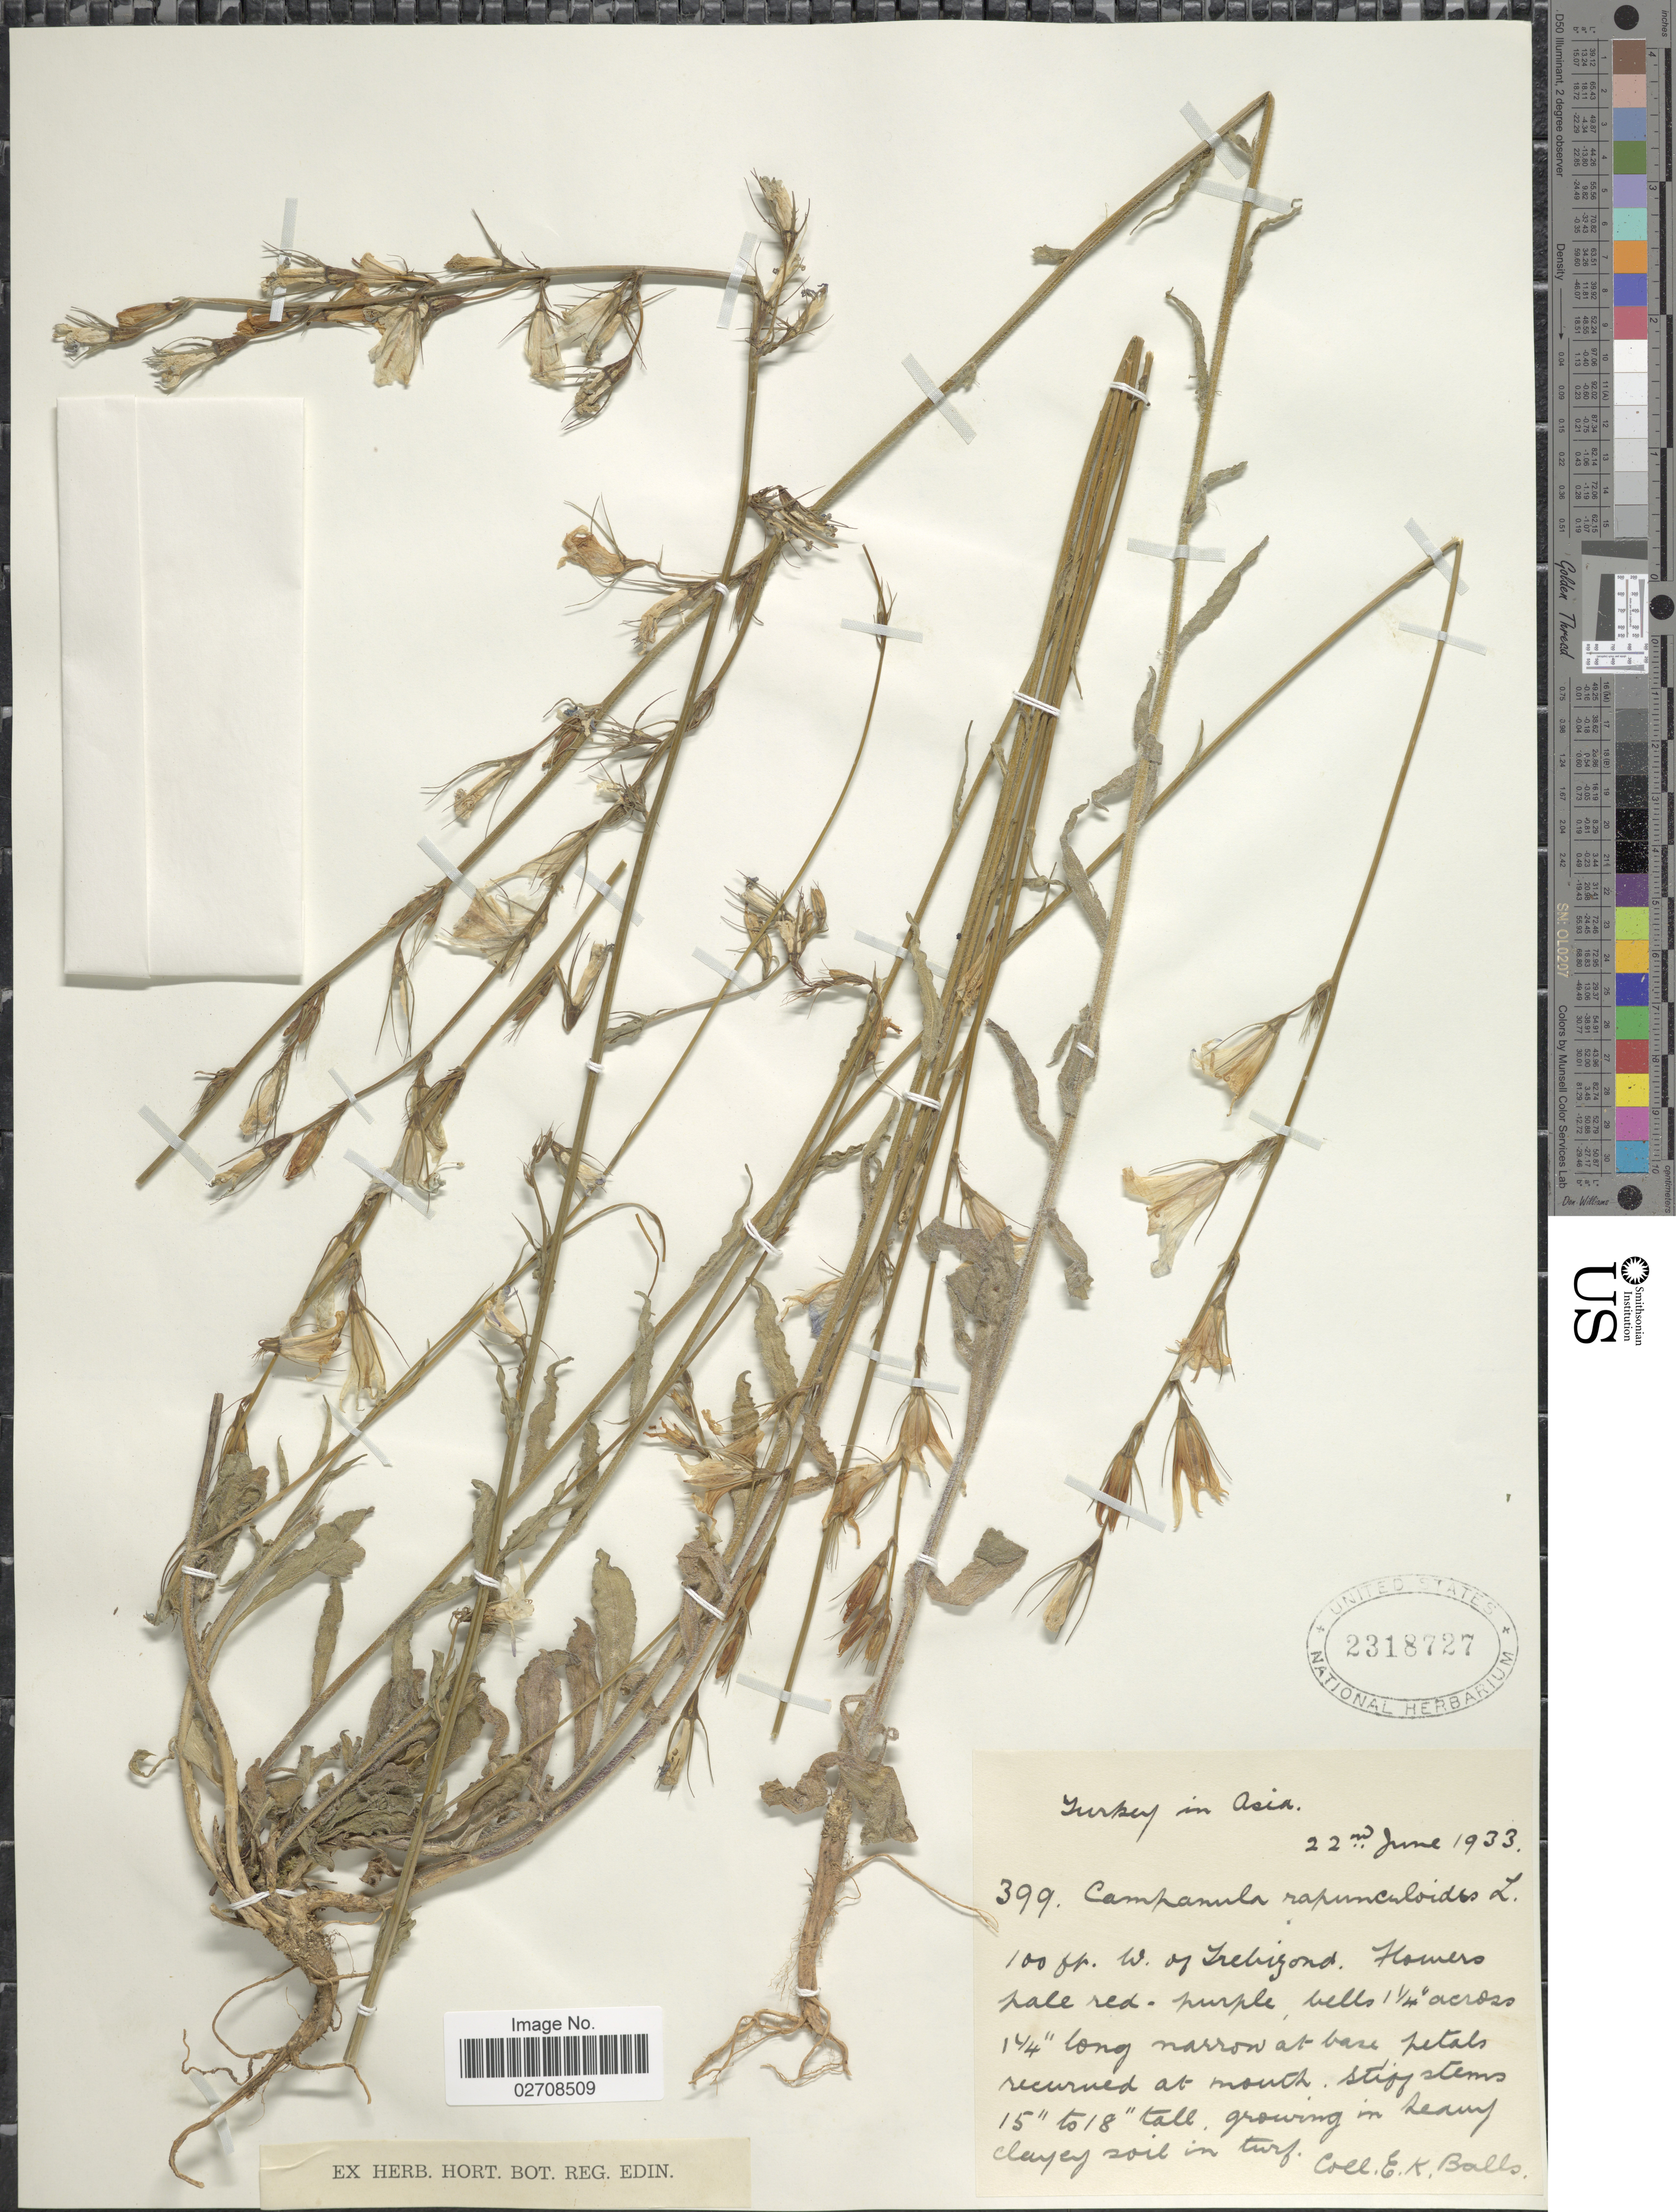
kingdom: Plantae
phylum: Tracheophyta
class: Magnoliopsida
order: Asterales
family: Campanulaceae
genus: Campanula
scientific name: Campanula rapunculoides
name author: L.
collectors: E. K. Balls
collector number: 399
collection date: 1933-06-22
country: Turkey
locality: Turkey in Asia, W. of Irebizond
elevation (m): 30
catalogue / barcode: US 2318727